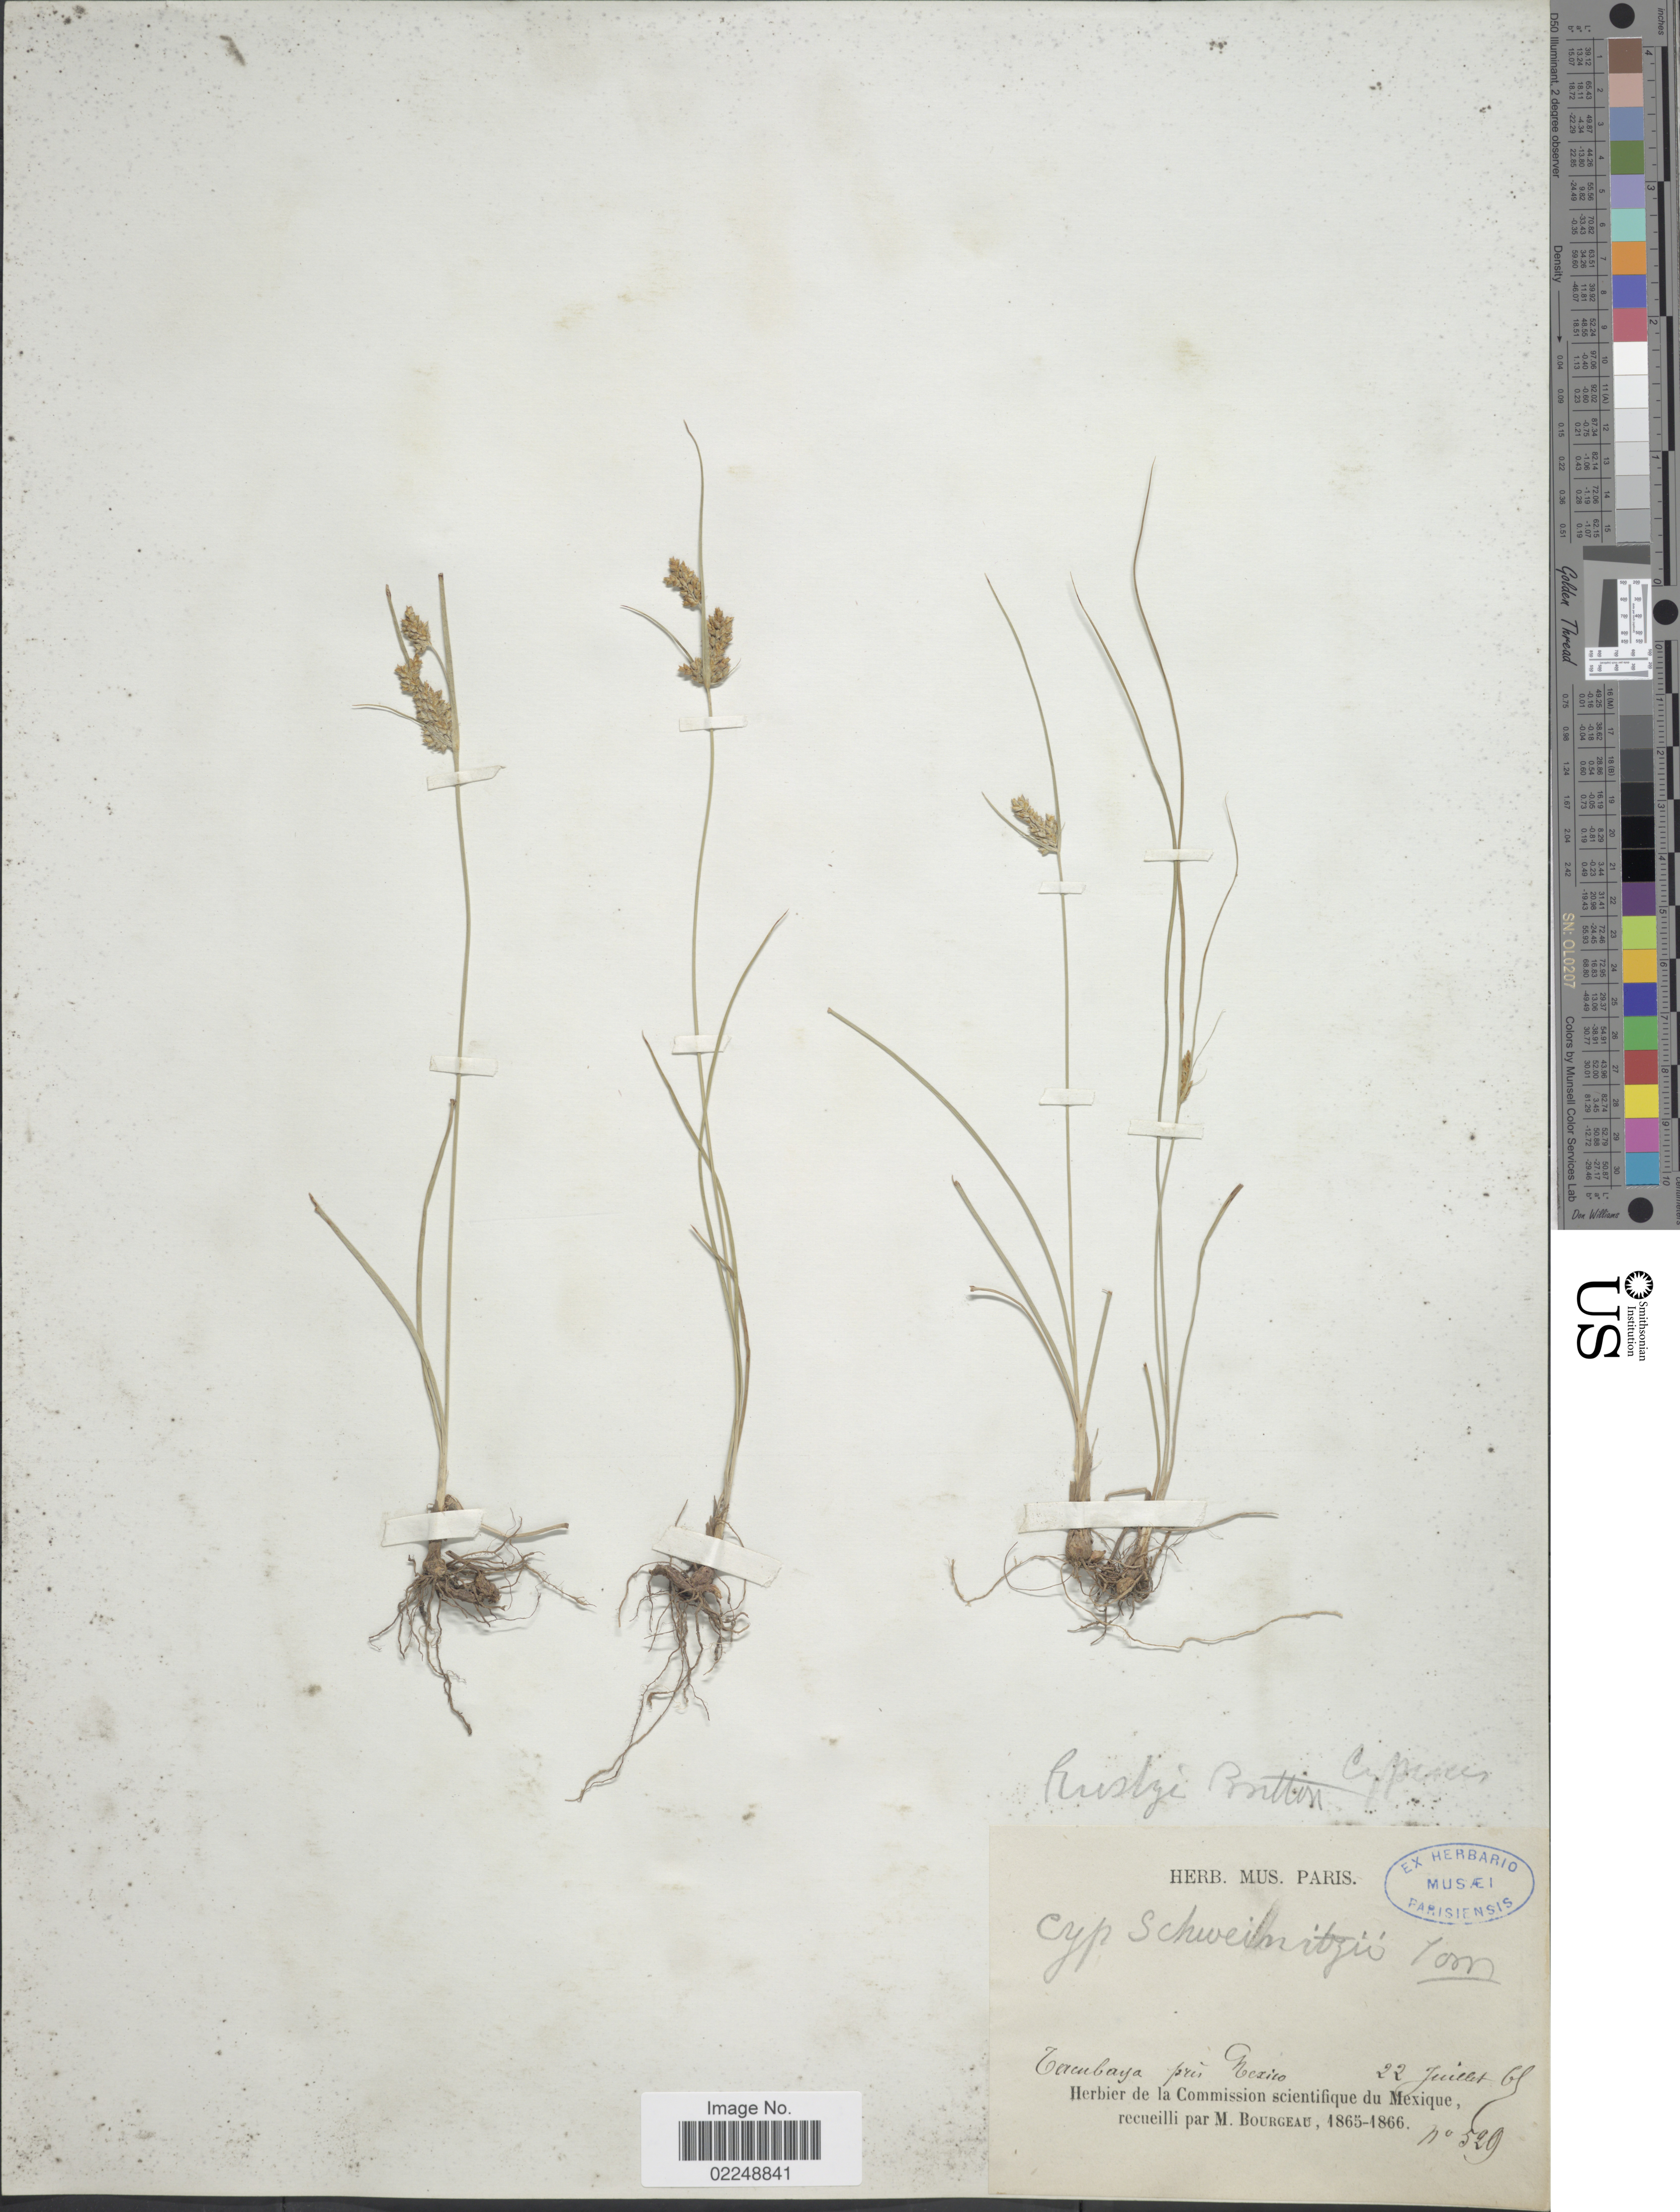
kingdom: Plantae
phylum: Tracheophyta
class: Liliopsida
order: Poales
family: Cyperaceae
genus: Cyperus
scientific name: Cyperus fendlerianus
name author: Boeckeler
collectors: M. Bourgeau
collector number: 529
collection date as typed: Transcribed d/m/y: 22/7/69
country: Mexico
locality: Tacubaya près Mexico